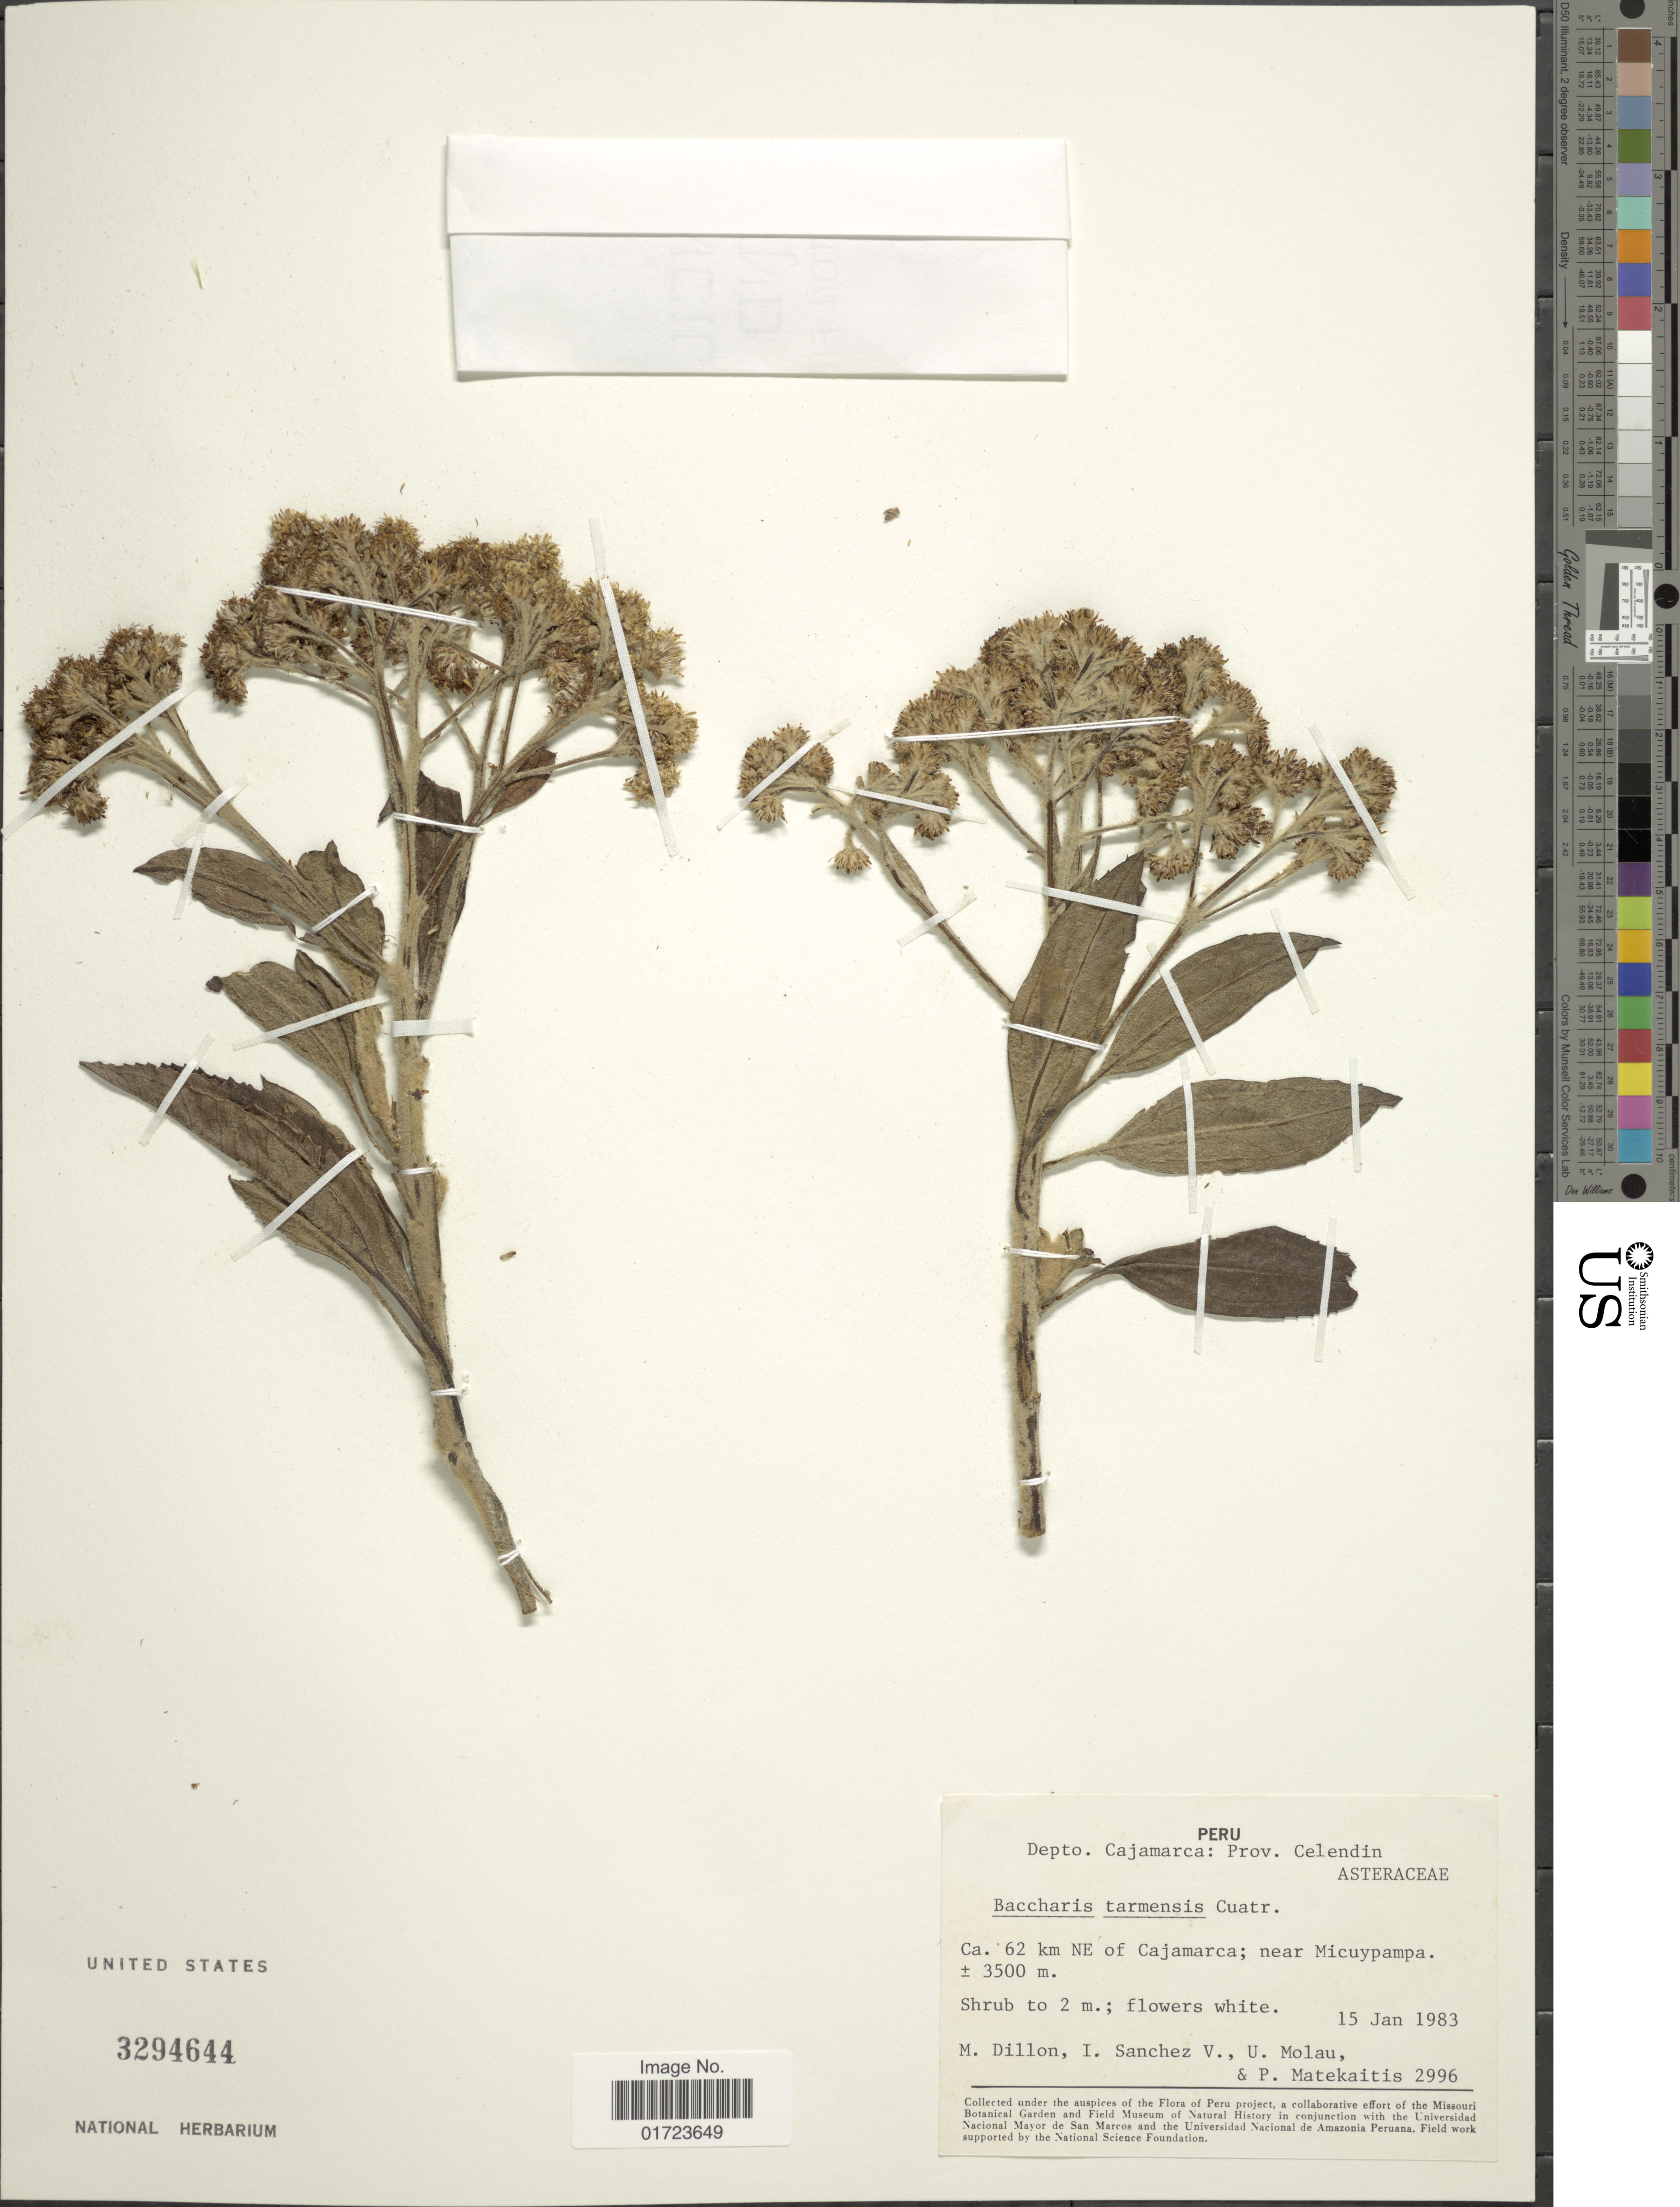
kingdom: Plantae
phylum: Tracheophyta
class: Magnoliopsida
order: Asterales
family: Asteraceae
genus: Baccharis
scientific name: Baccharis tarmensis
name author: Cuatrec.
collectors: M. O. Dillon, I. Sánchez Vega, U. Molau & P. Matekaitis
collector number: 2996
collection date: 1983-01-15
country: Peru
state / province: Cajamarca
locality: Ca. 62 km NE of Cajamarca; near Micuypampa.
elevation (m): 3500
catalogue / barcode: US 3294644